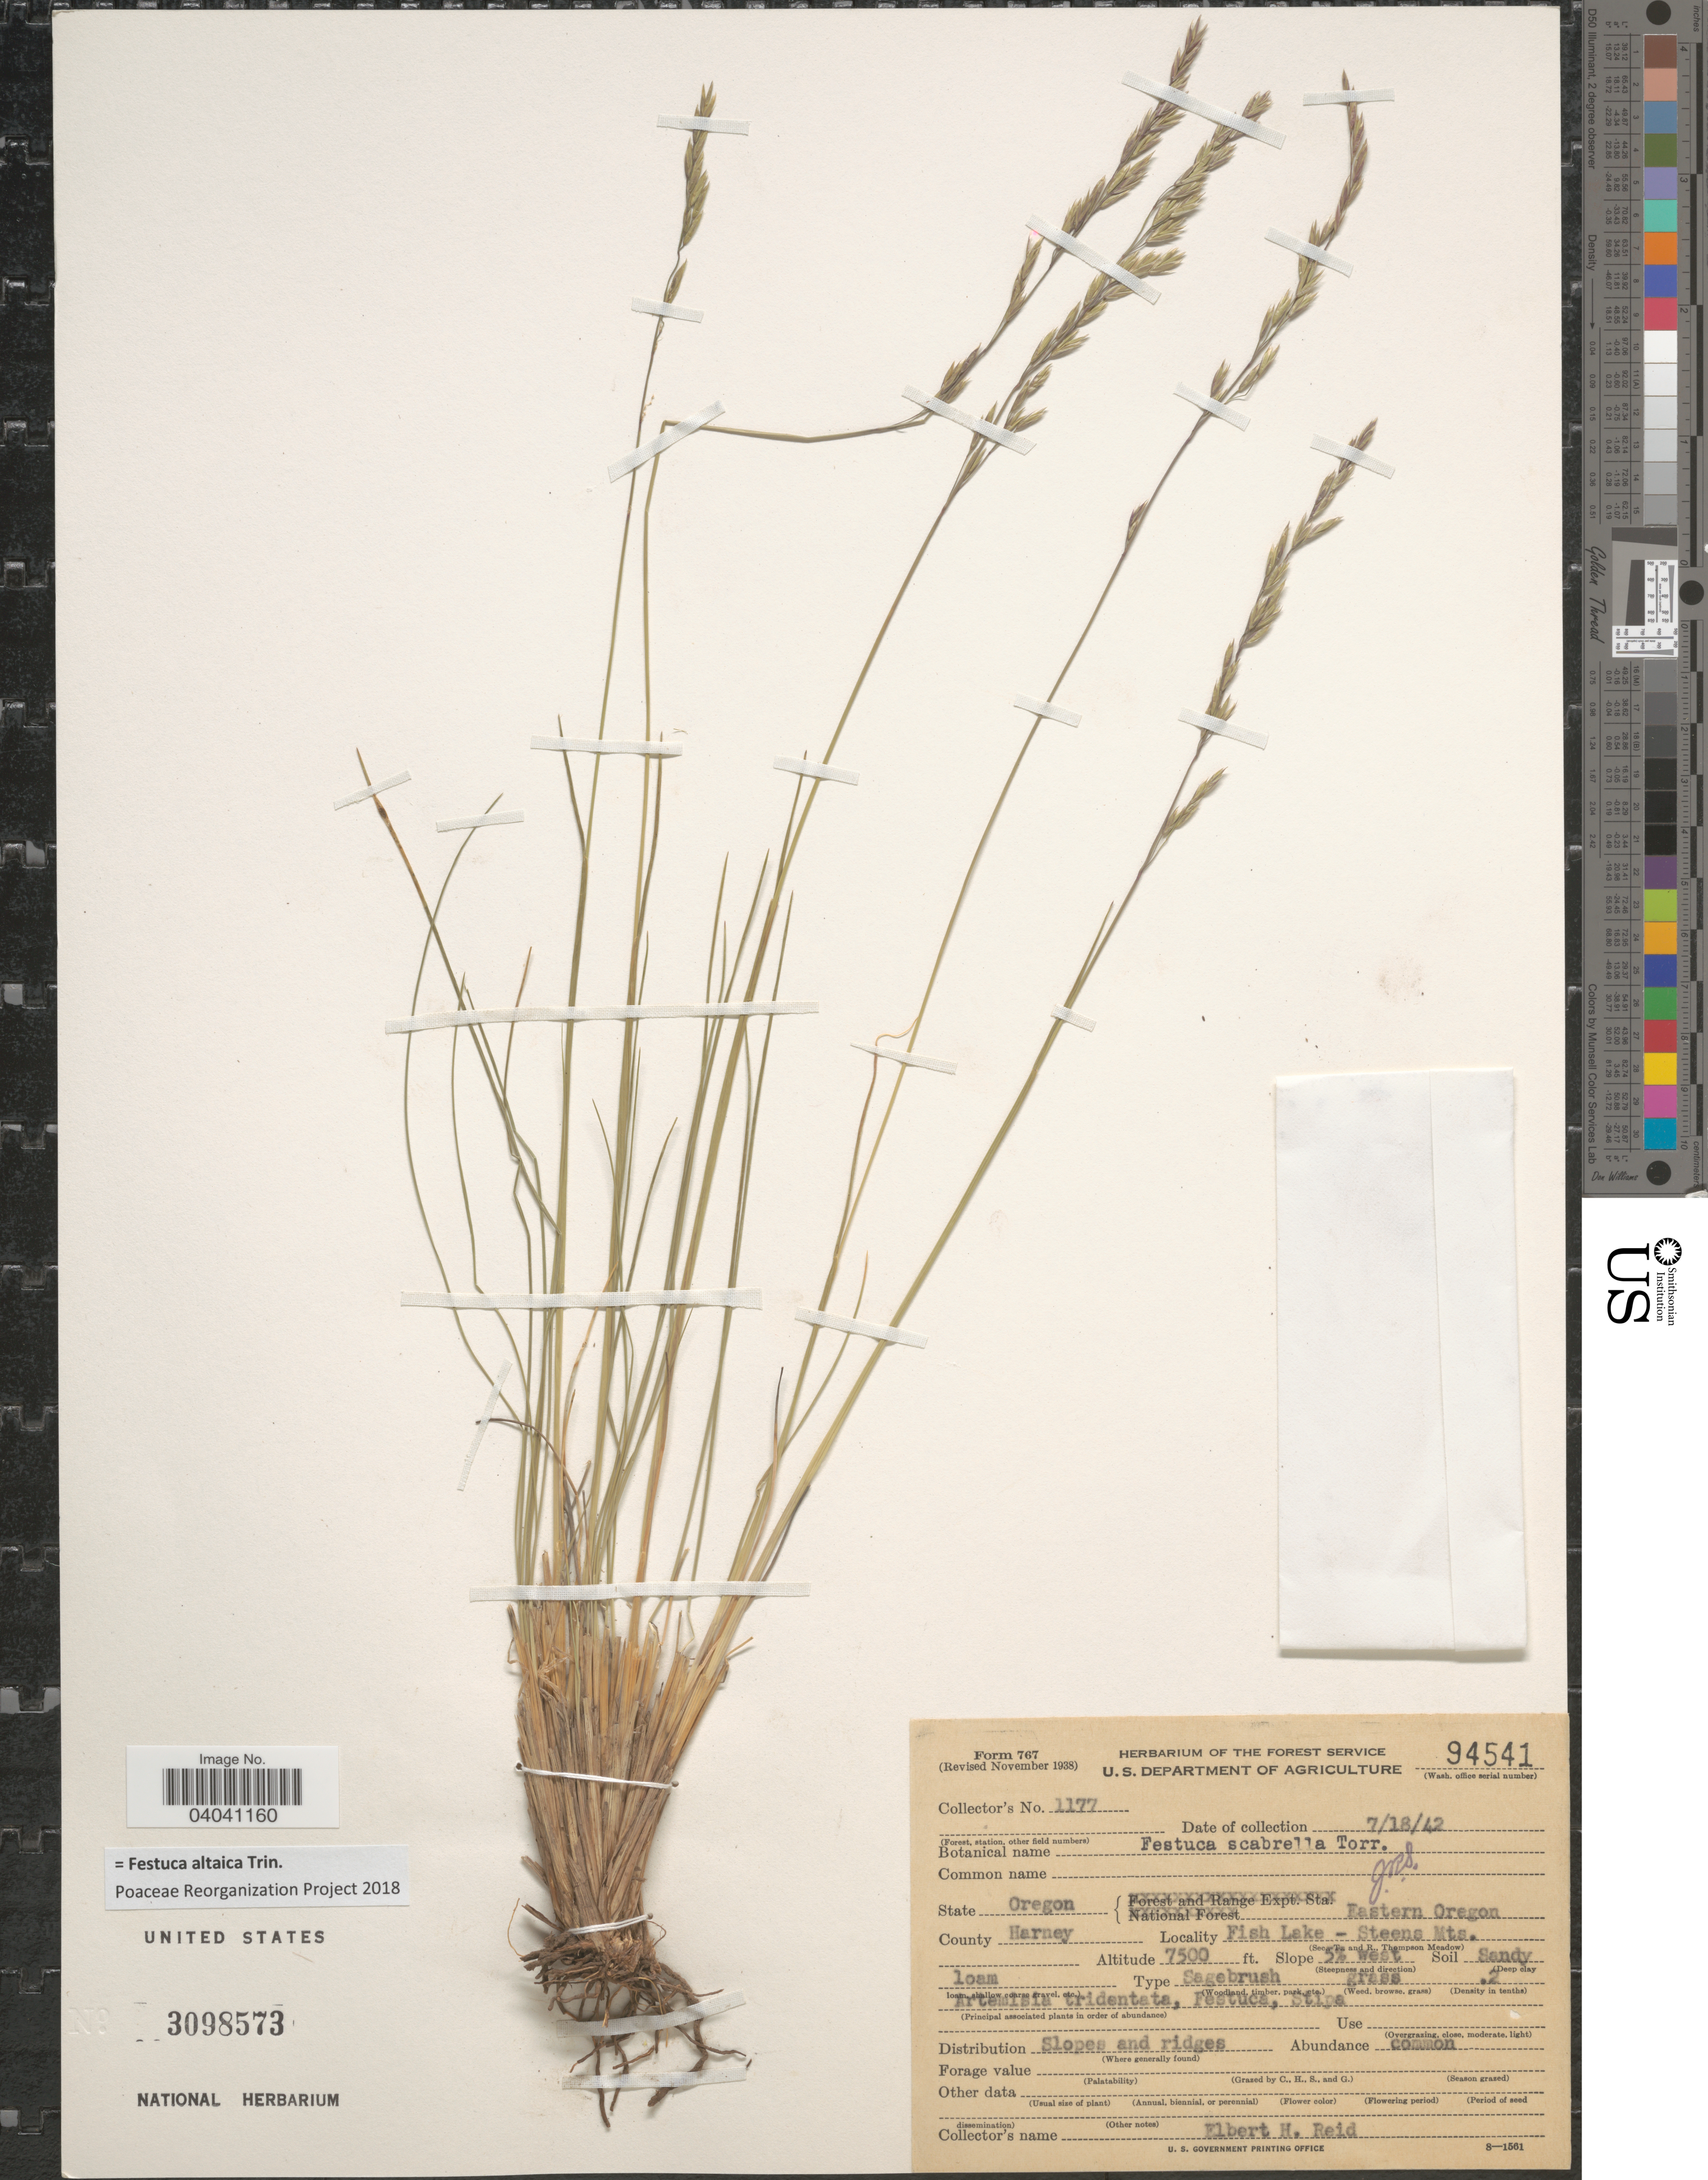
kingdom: Plantae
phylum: Tracheophyta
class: Liliopsida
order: Poales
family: Poaceae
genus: Festuca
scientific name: Festuca altaica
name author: Trin.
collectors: E. Reid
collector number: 1177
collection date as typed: Transcribed d/m/y: 18/7/42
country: United States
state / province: Oregon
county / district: Harney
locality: Eastern Oregon. County Harney. Fish Lake, Steens Mts. Slope 5% west.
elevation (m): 2286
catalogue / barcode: US 3098573